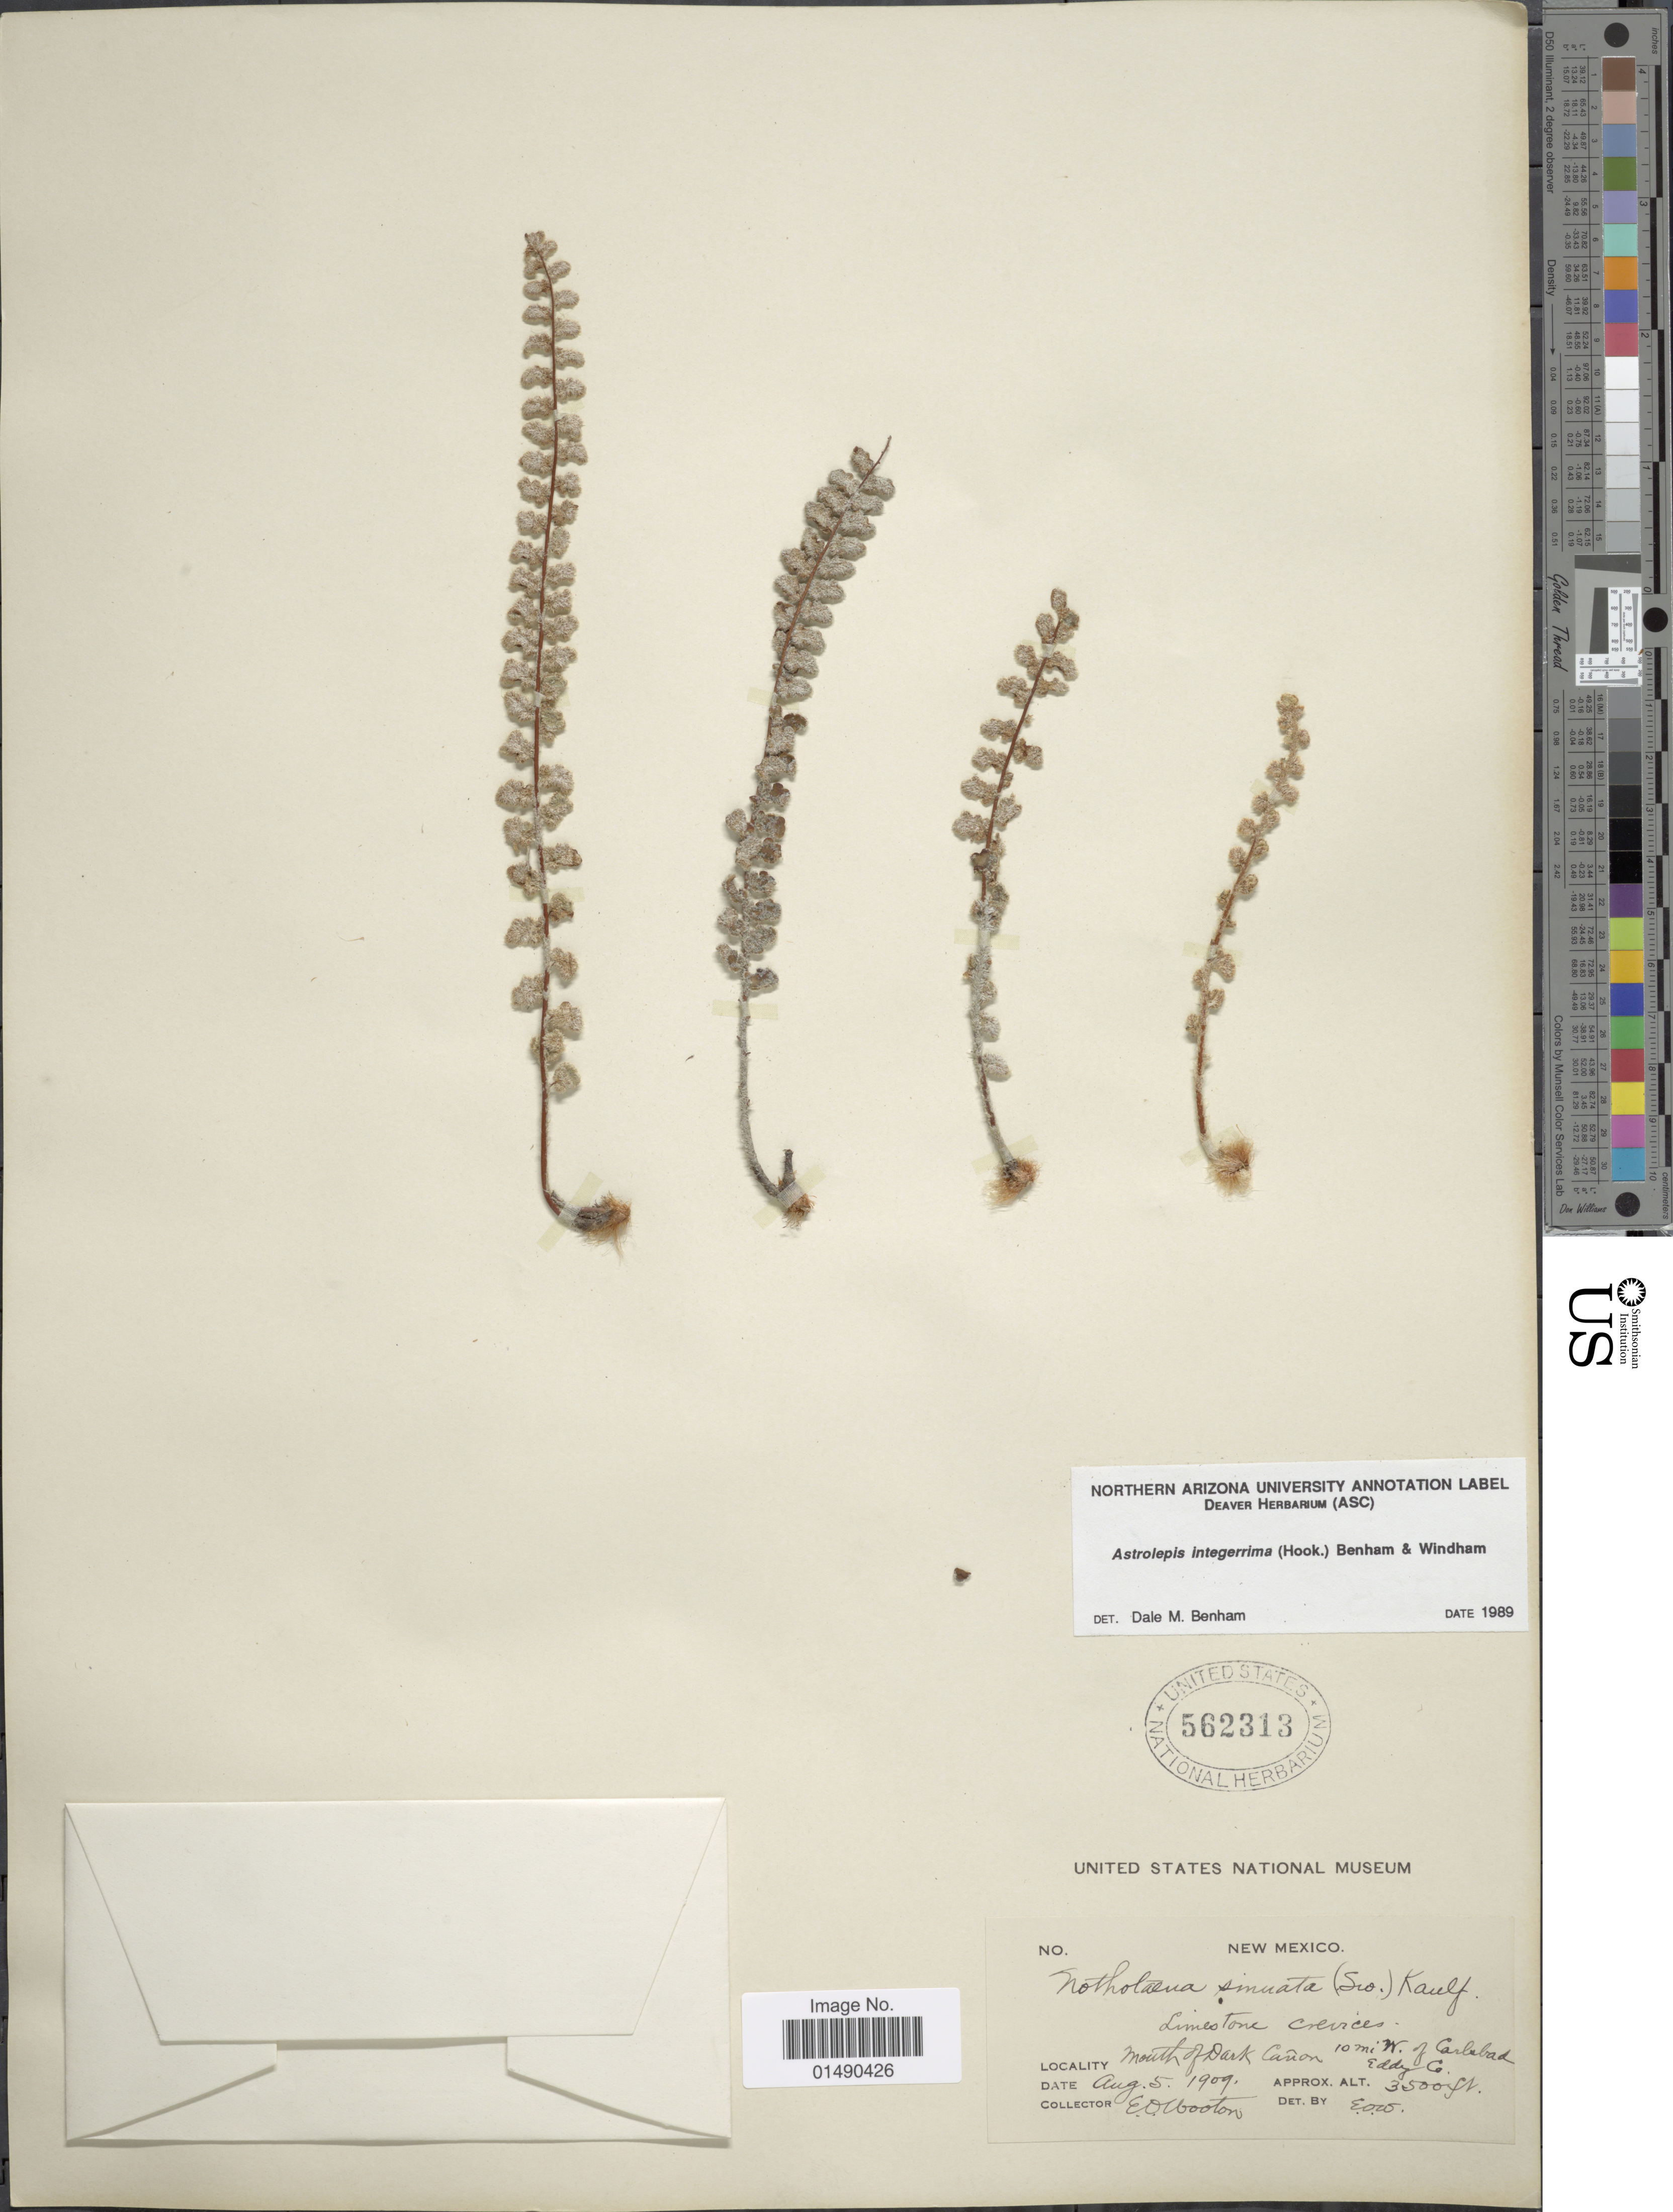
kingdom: Plantae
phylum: Tracheophyta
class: Polypodiopsida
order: Polypodiales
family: Pteridaceae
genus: Astrolepis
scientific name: Astrolepis integerrima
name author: (Hook.) D.M. Benham & Windham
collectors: E. O. Wooton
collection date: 1909-08-05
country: United States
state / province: New Mexico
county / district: Eddy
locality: Mouth of Dark Canon, 10 mi W of Carlsbad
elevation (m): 1067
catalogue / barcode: US 562313